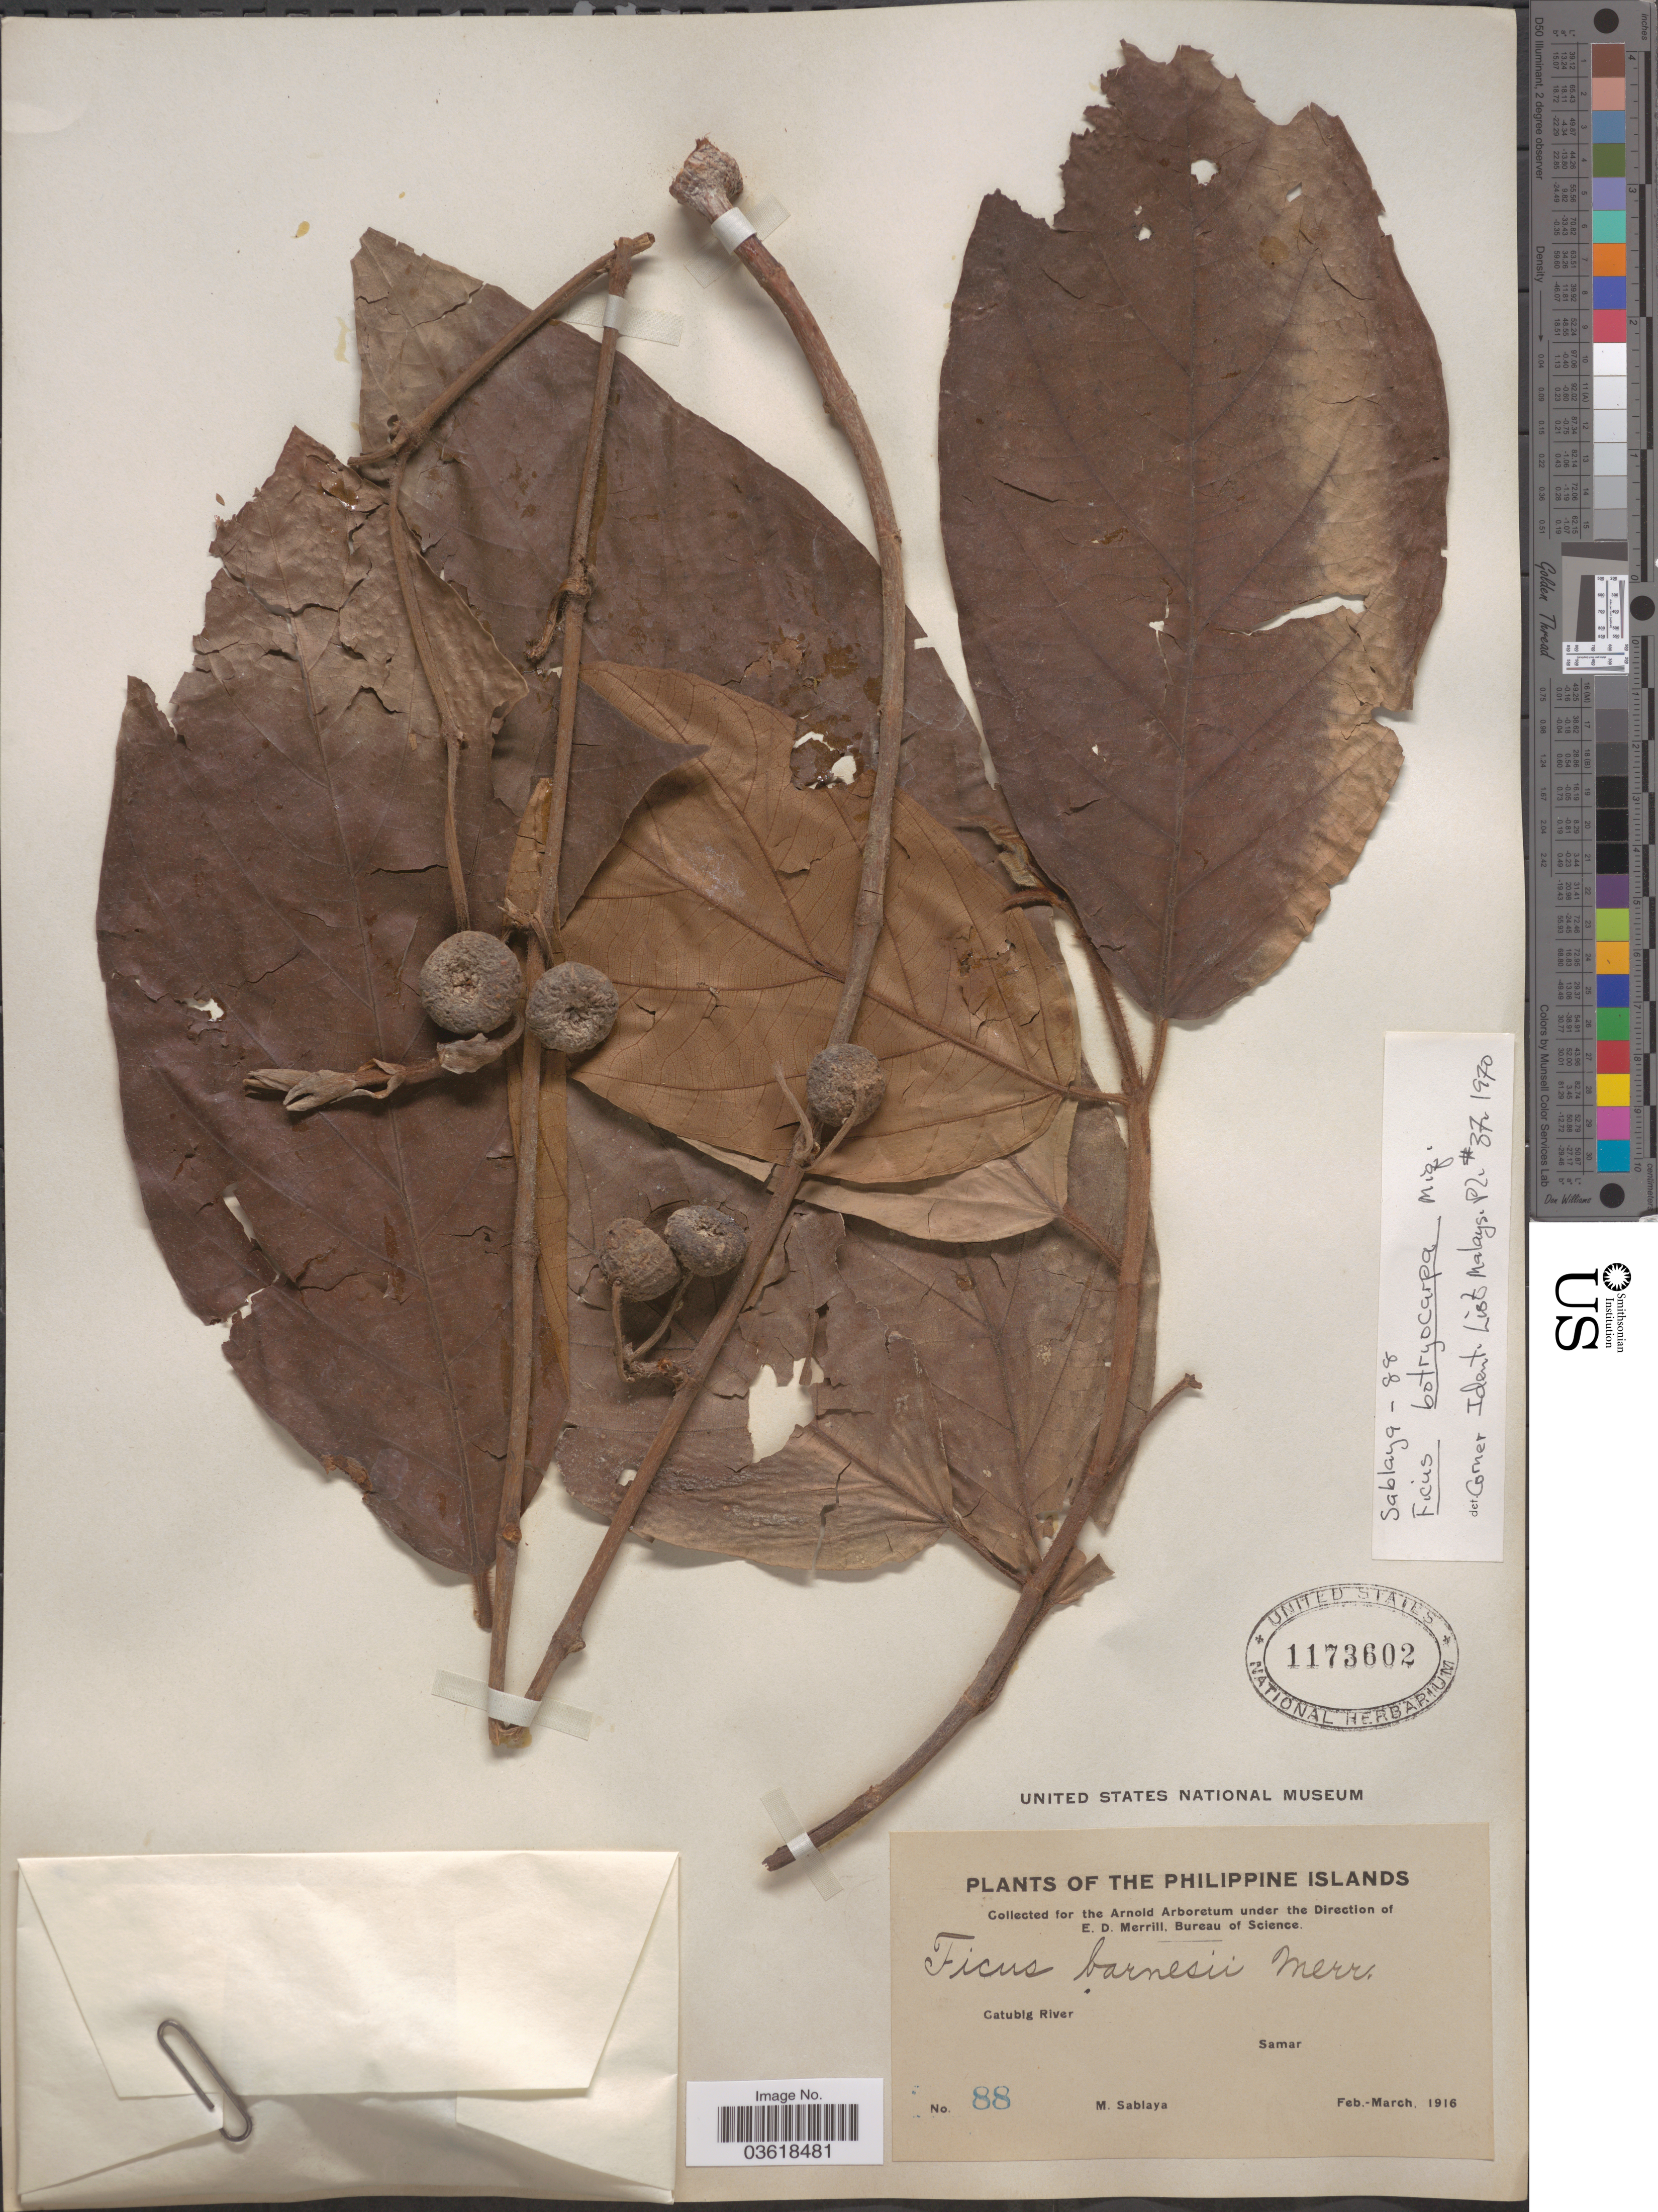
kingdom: Plantae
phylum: Tracheophyta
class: Magnoliopsida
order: Rosales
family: Moraceae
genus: Ficus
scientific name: Ficus botryocarpa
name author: Miq.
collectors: M. Sablaya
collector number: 88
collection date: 1916-02/1916-03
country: Philippines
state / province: Eastern Visayas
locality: The Philippine Islands. Catubig River. Samar.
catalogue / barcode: US 1173602